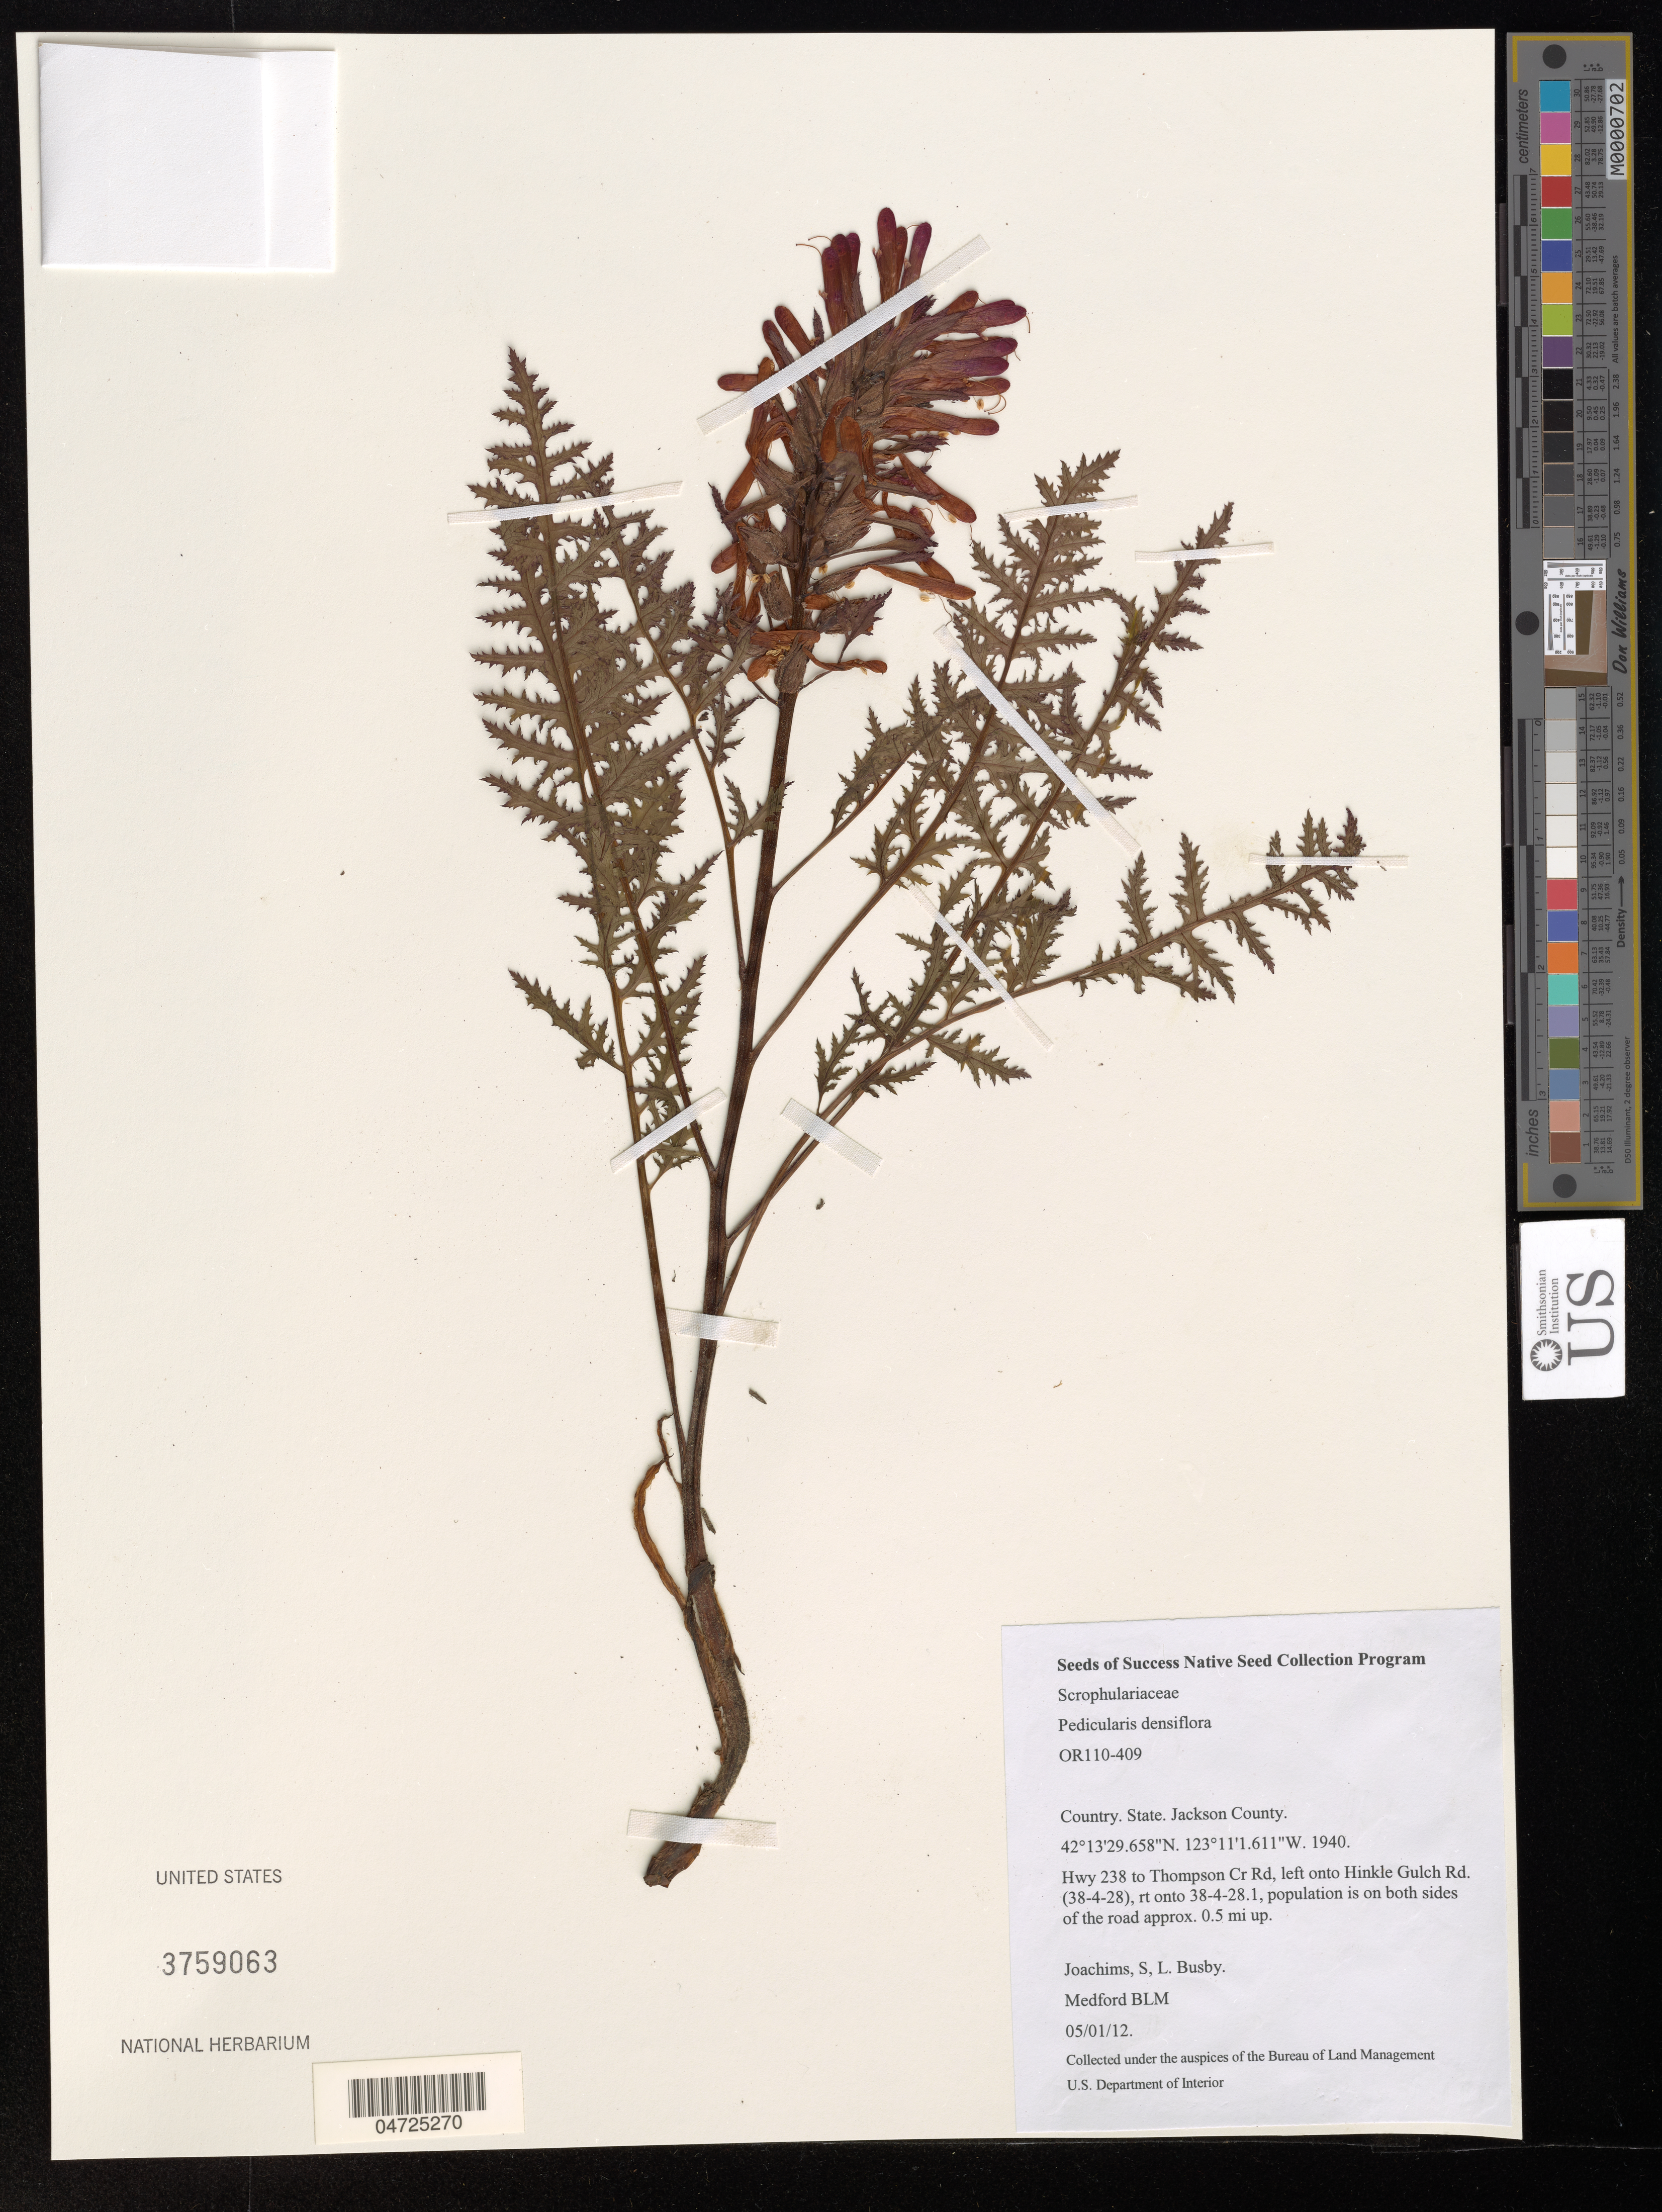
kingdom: Plantae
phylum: Tracheophyta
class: Magnoliopsida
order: Lamiales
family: Orobanchaceae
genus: Pedicularis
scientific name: Pedicularis densiflora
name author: Benth.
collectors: S. Joachims & L. Busby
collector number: OR110-409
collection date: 2012-05-01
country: United States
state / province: Oregon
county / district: Jackson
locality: Jackson County. Hwy 238 tot Thompson Cr Rd, left onto Hinkle Gulch Rd. (38-4-28) rt onto 38-4-28.1, population is on both sides of the road approx. 0.5 mi up.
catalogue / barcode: US 3759063